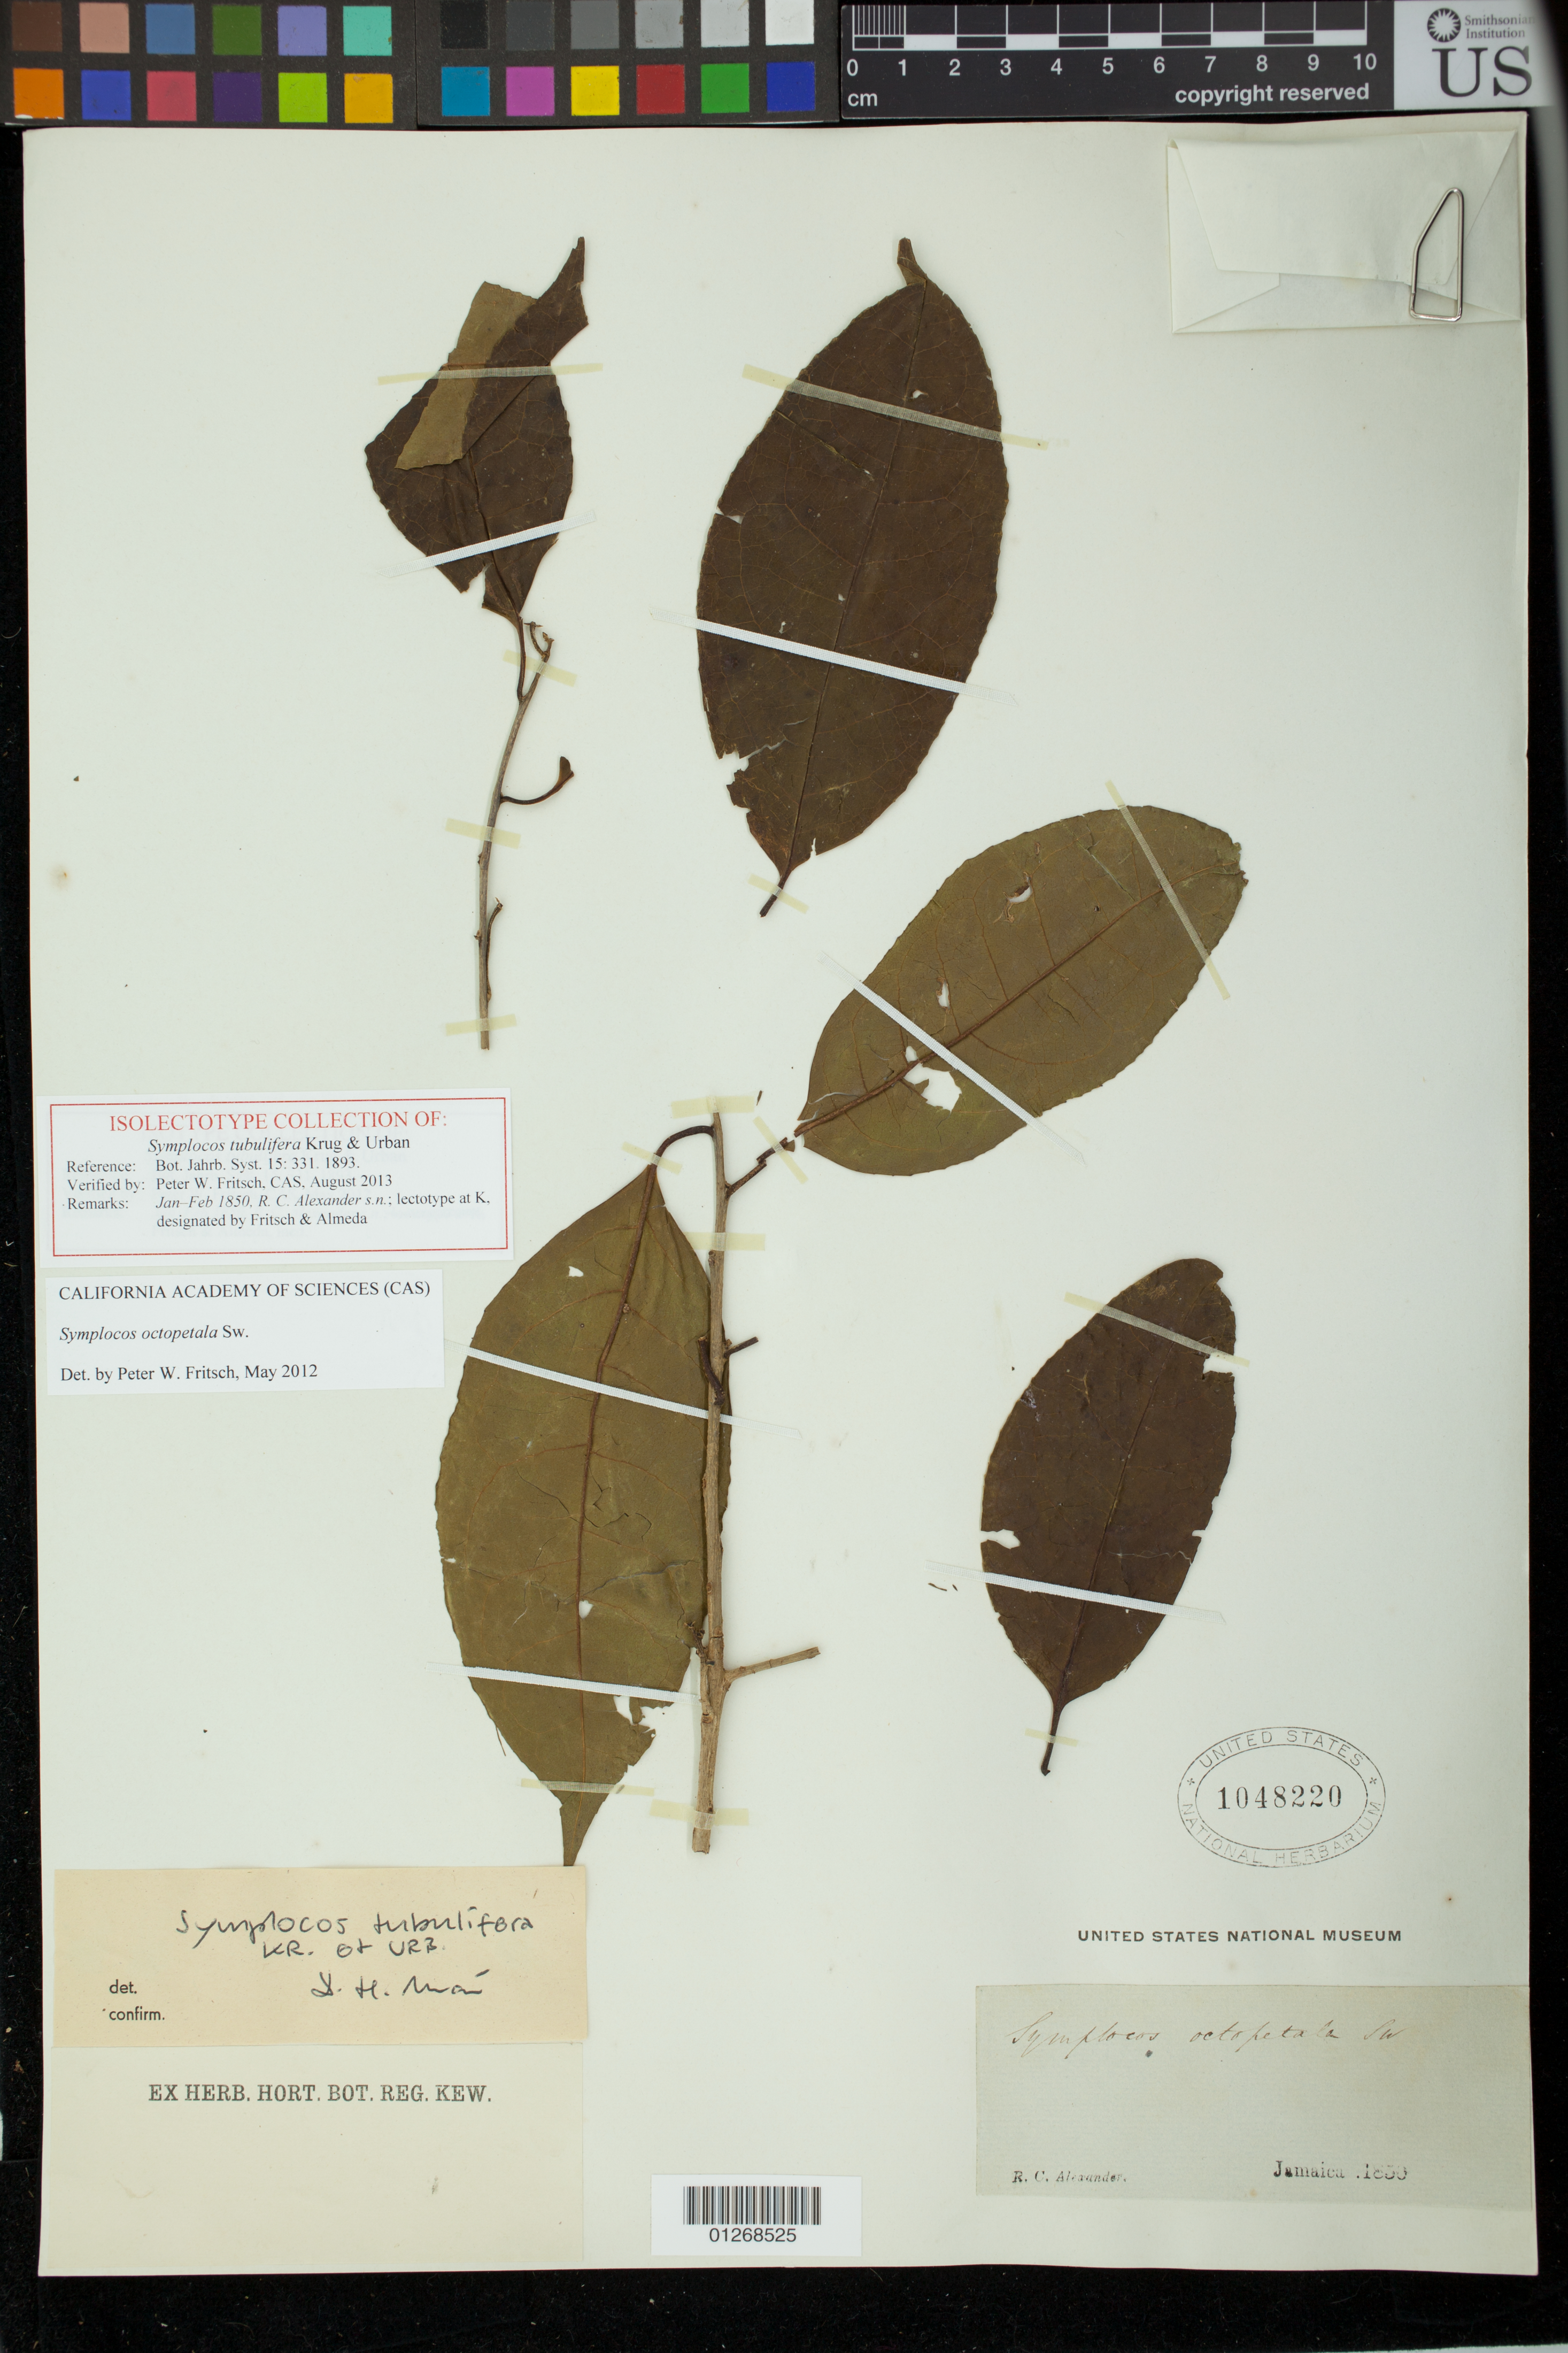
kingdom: Plantae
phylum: Tracheophyta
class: Magnoliopsida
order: Ericales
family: Symplocaceae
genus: Symplocos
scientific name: Symplocos tubulifera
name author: Krug & Urb.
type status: Type Collection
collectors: R. C. Alexander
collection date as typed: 1850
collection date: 1850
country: Jamaica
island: Jamaica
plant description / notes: Specimen annotated as "isolectotype collection" by P.W. Fritsch, "designated by Fritsch & Almeda" but with no publication cited.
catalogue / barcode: US 1048220